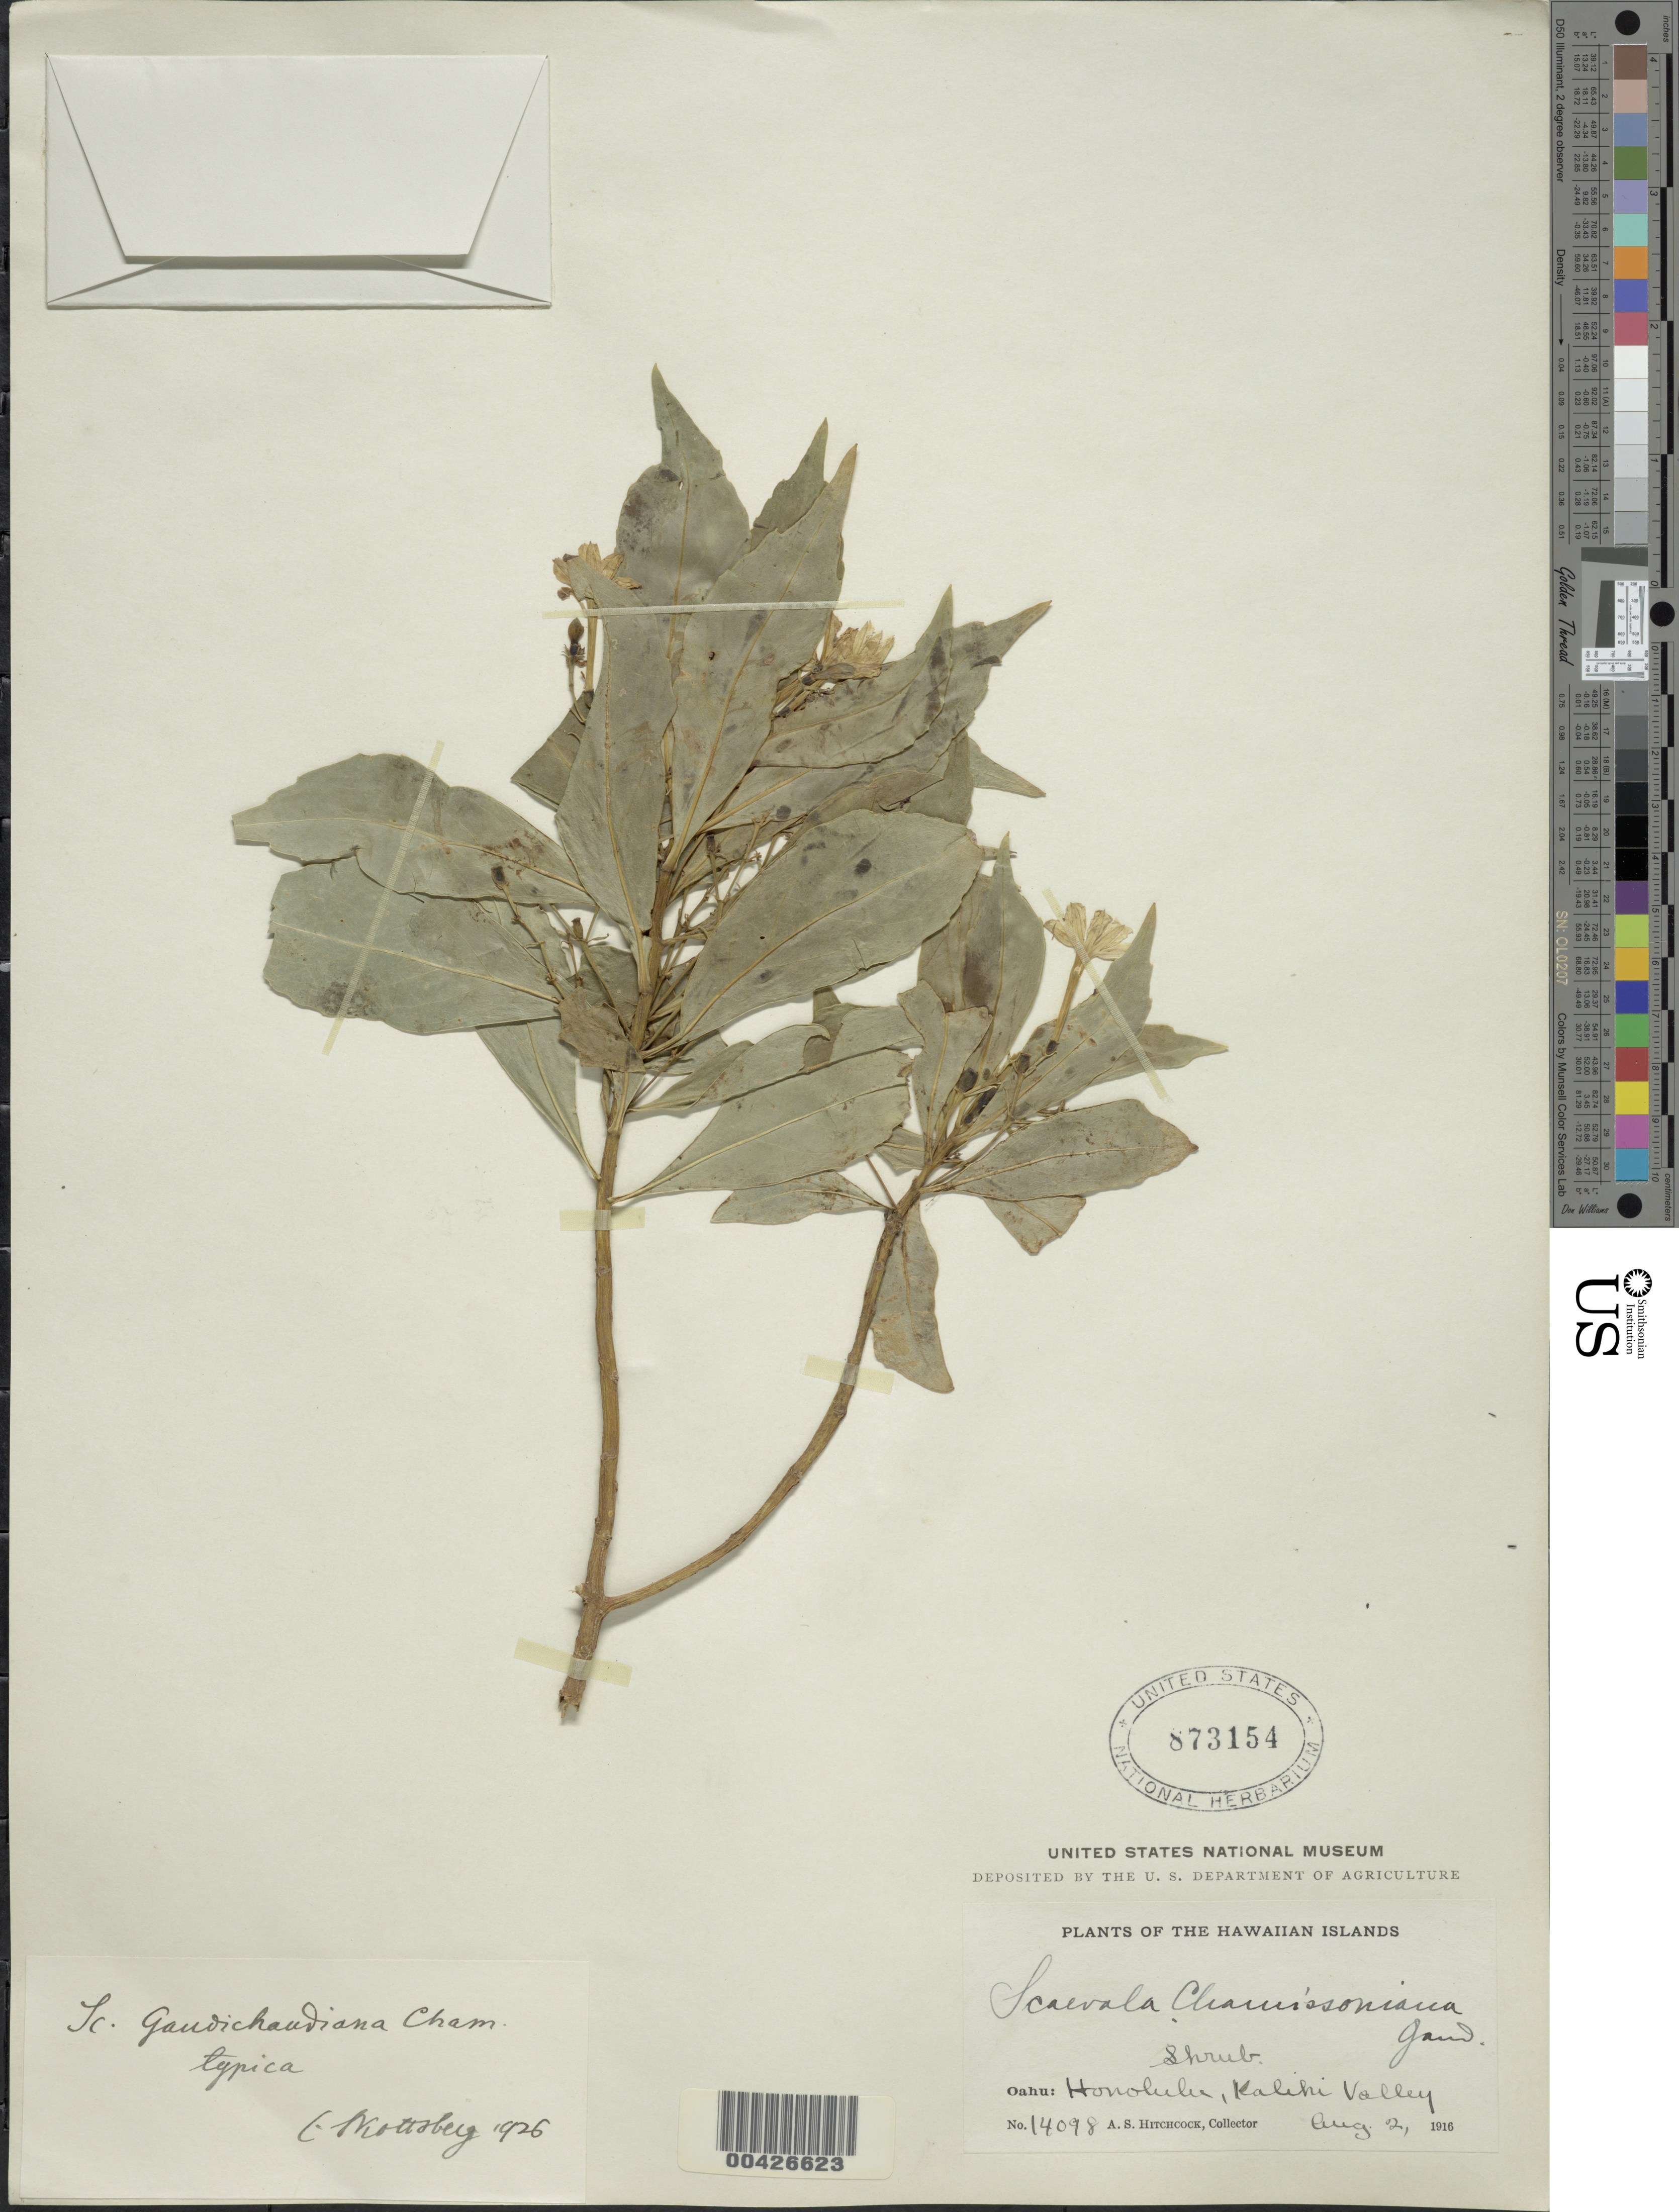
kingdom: Plantae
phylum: Tracheophyta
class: Magnoliopsida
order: Asterales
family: Goodeniaceae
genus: Scaevola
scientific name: Scaevola gaudichaudiana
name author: Cham.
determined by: Mottsberg, C.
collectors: A. S. Hitchcock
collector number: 14098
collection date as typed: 2 Aug 1916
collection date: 1916-08-02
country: United States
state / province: Hawaii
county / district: Honolulu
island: Oahu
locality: Oahu: Honolulu, Kalihi Valley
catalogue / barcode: US 873154